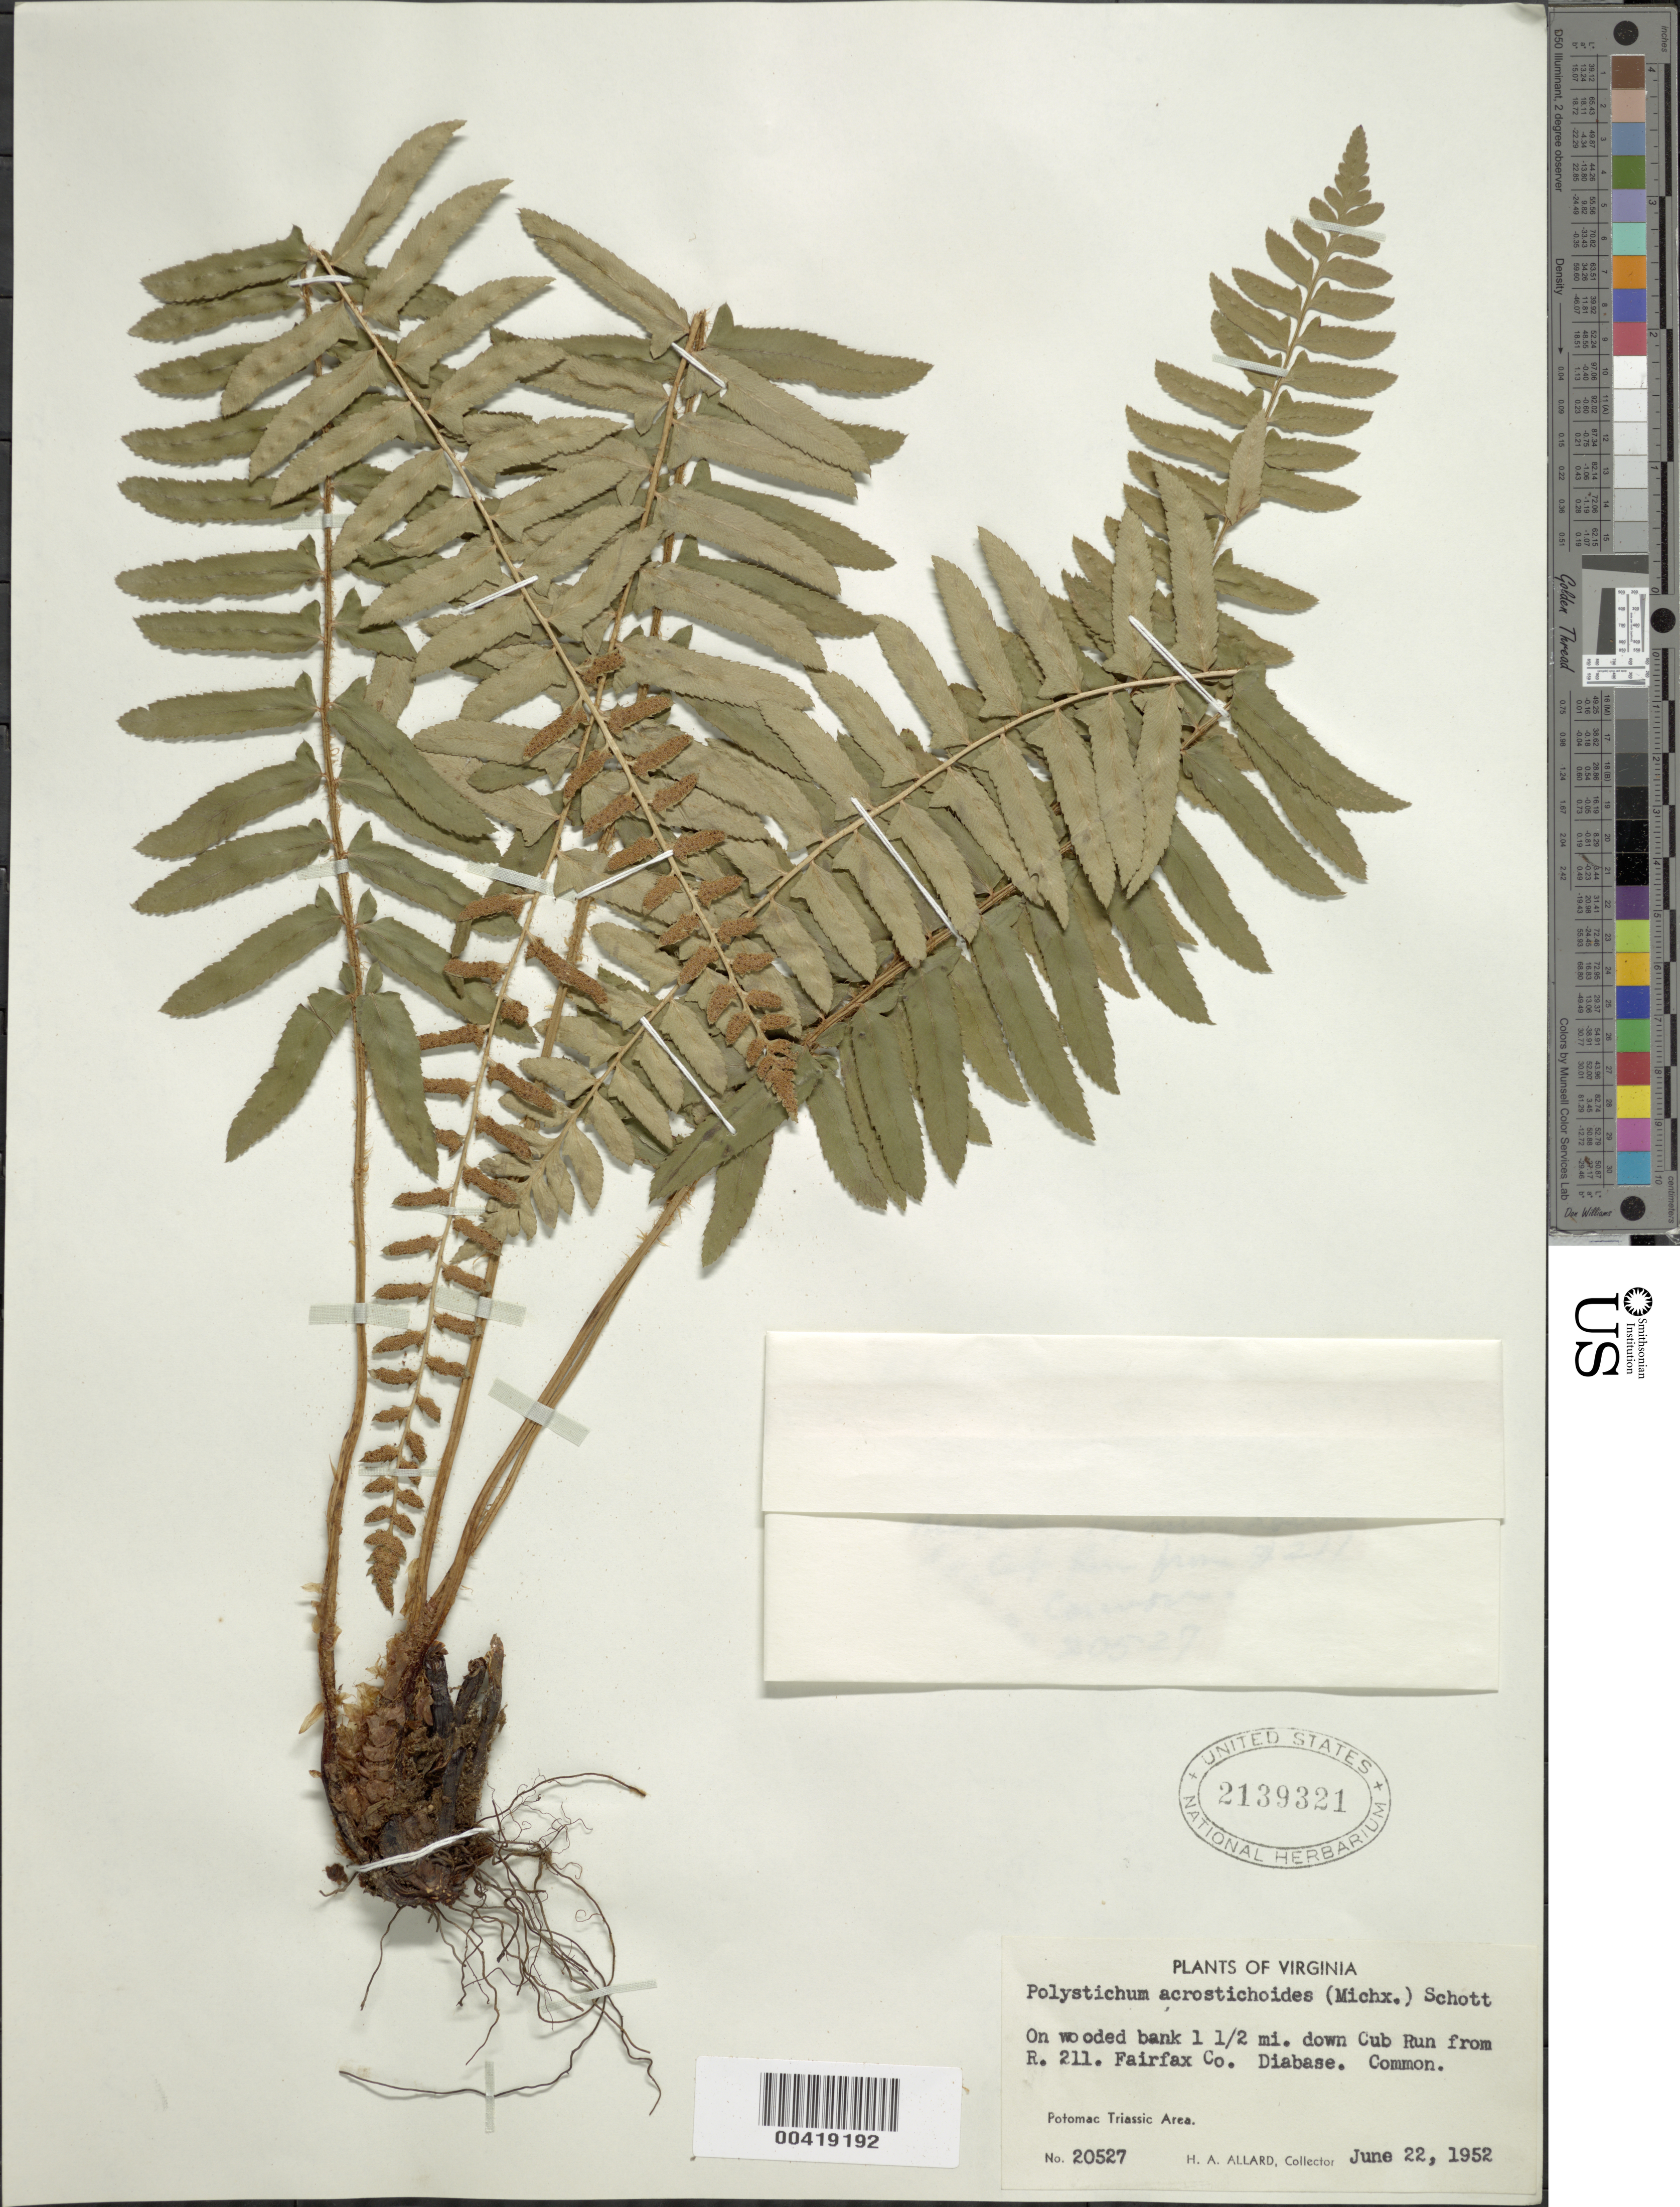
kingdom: Plantae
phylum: Tracheophyta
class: Polypodiopsida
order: Polypodiales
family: Dryopteridaceae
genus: Polystichum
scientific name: Polystichum acrostichoides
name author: (Michx.) Schott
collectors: H. A. Allard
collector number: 20527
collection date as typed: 22 Jun 1952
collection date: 1952-06-22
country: United States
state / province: Virginia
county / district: Fairfax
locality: Downstream from Route 211 on Cub Run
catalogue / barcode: US 2139321